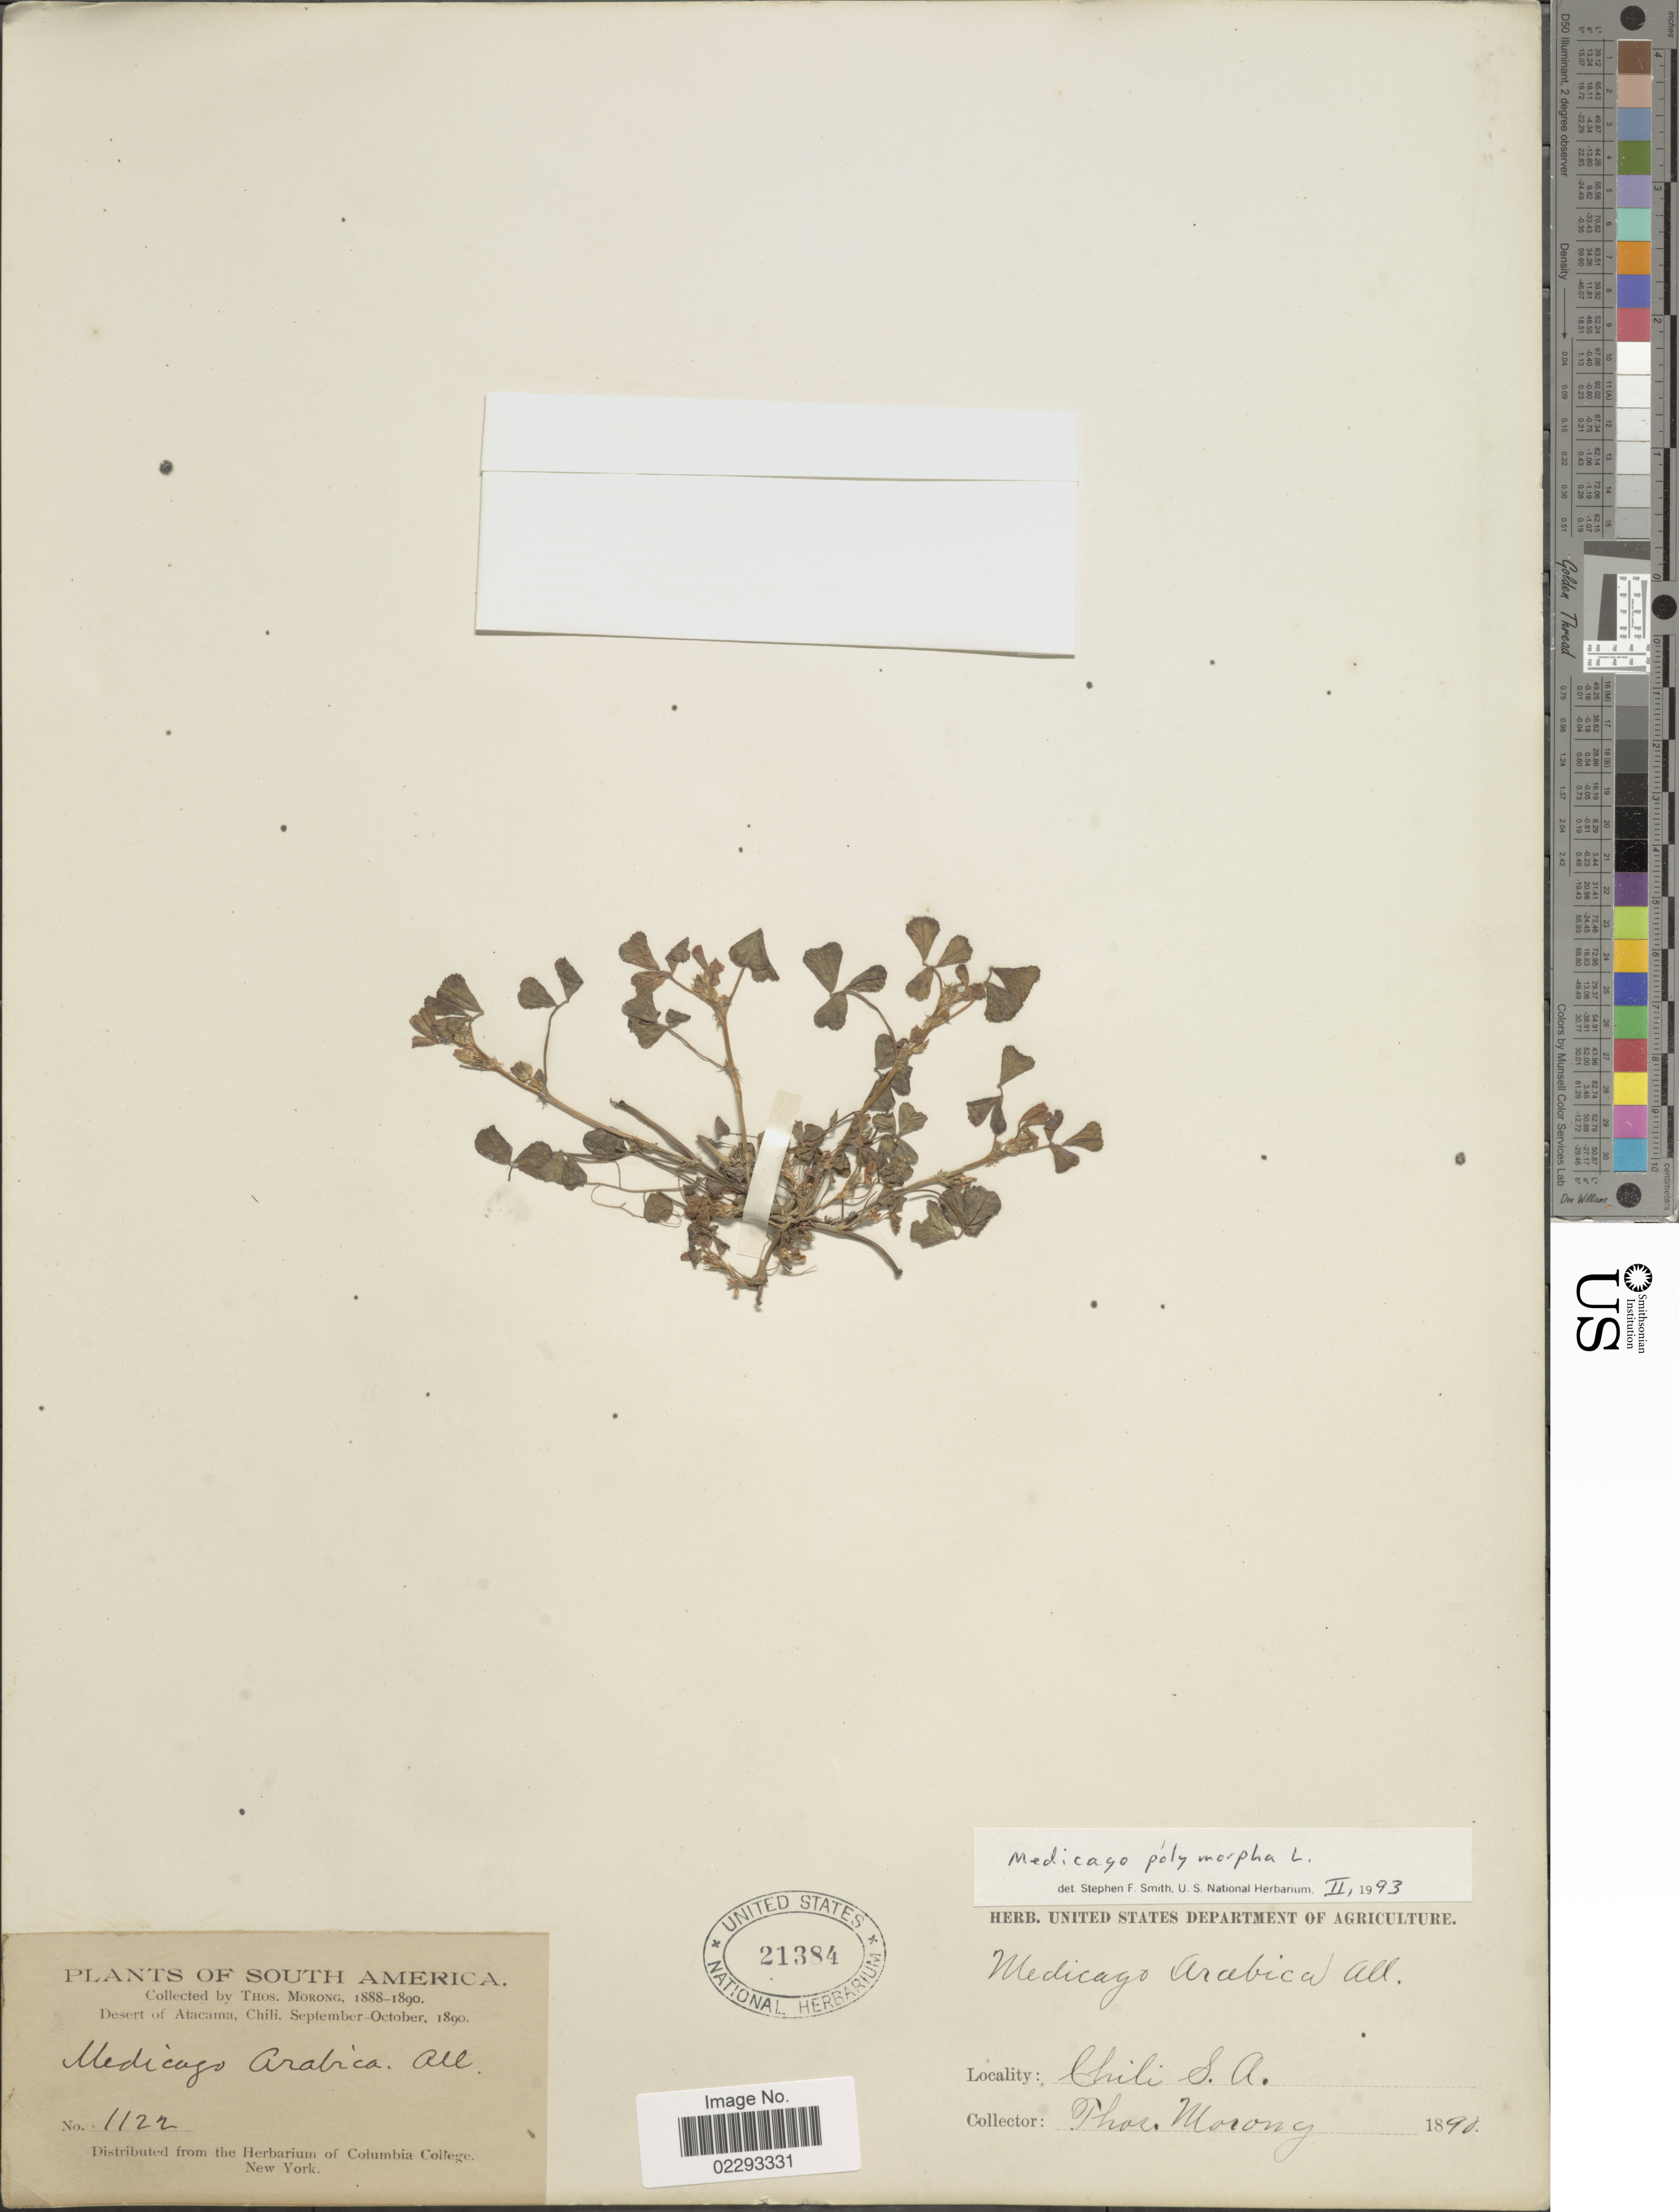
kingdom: Plantae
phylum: Tracheophyta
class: Magnoliopsida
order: Fabales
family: Fabaceae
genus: Medicago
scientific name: Medicago polymorpha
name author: L.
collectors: ex herb. T. Morong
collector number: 1122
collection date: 1890-09/1890-10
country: Chile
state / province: Atacama (III)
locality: South America, Desert of Atacama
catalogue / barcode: US 21384